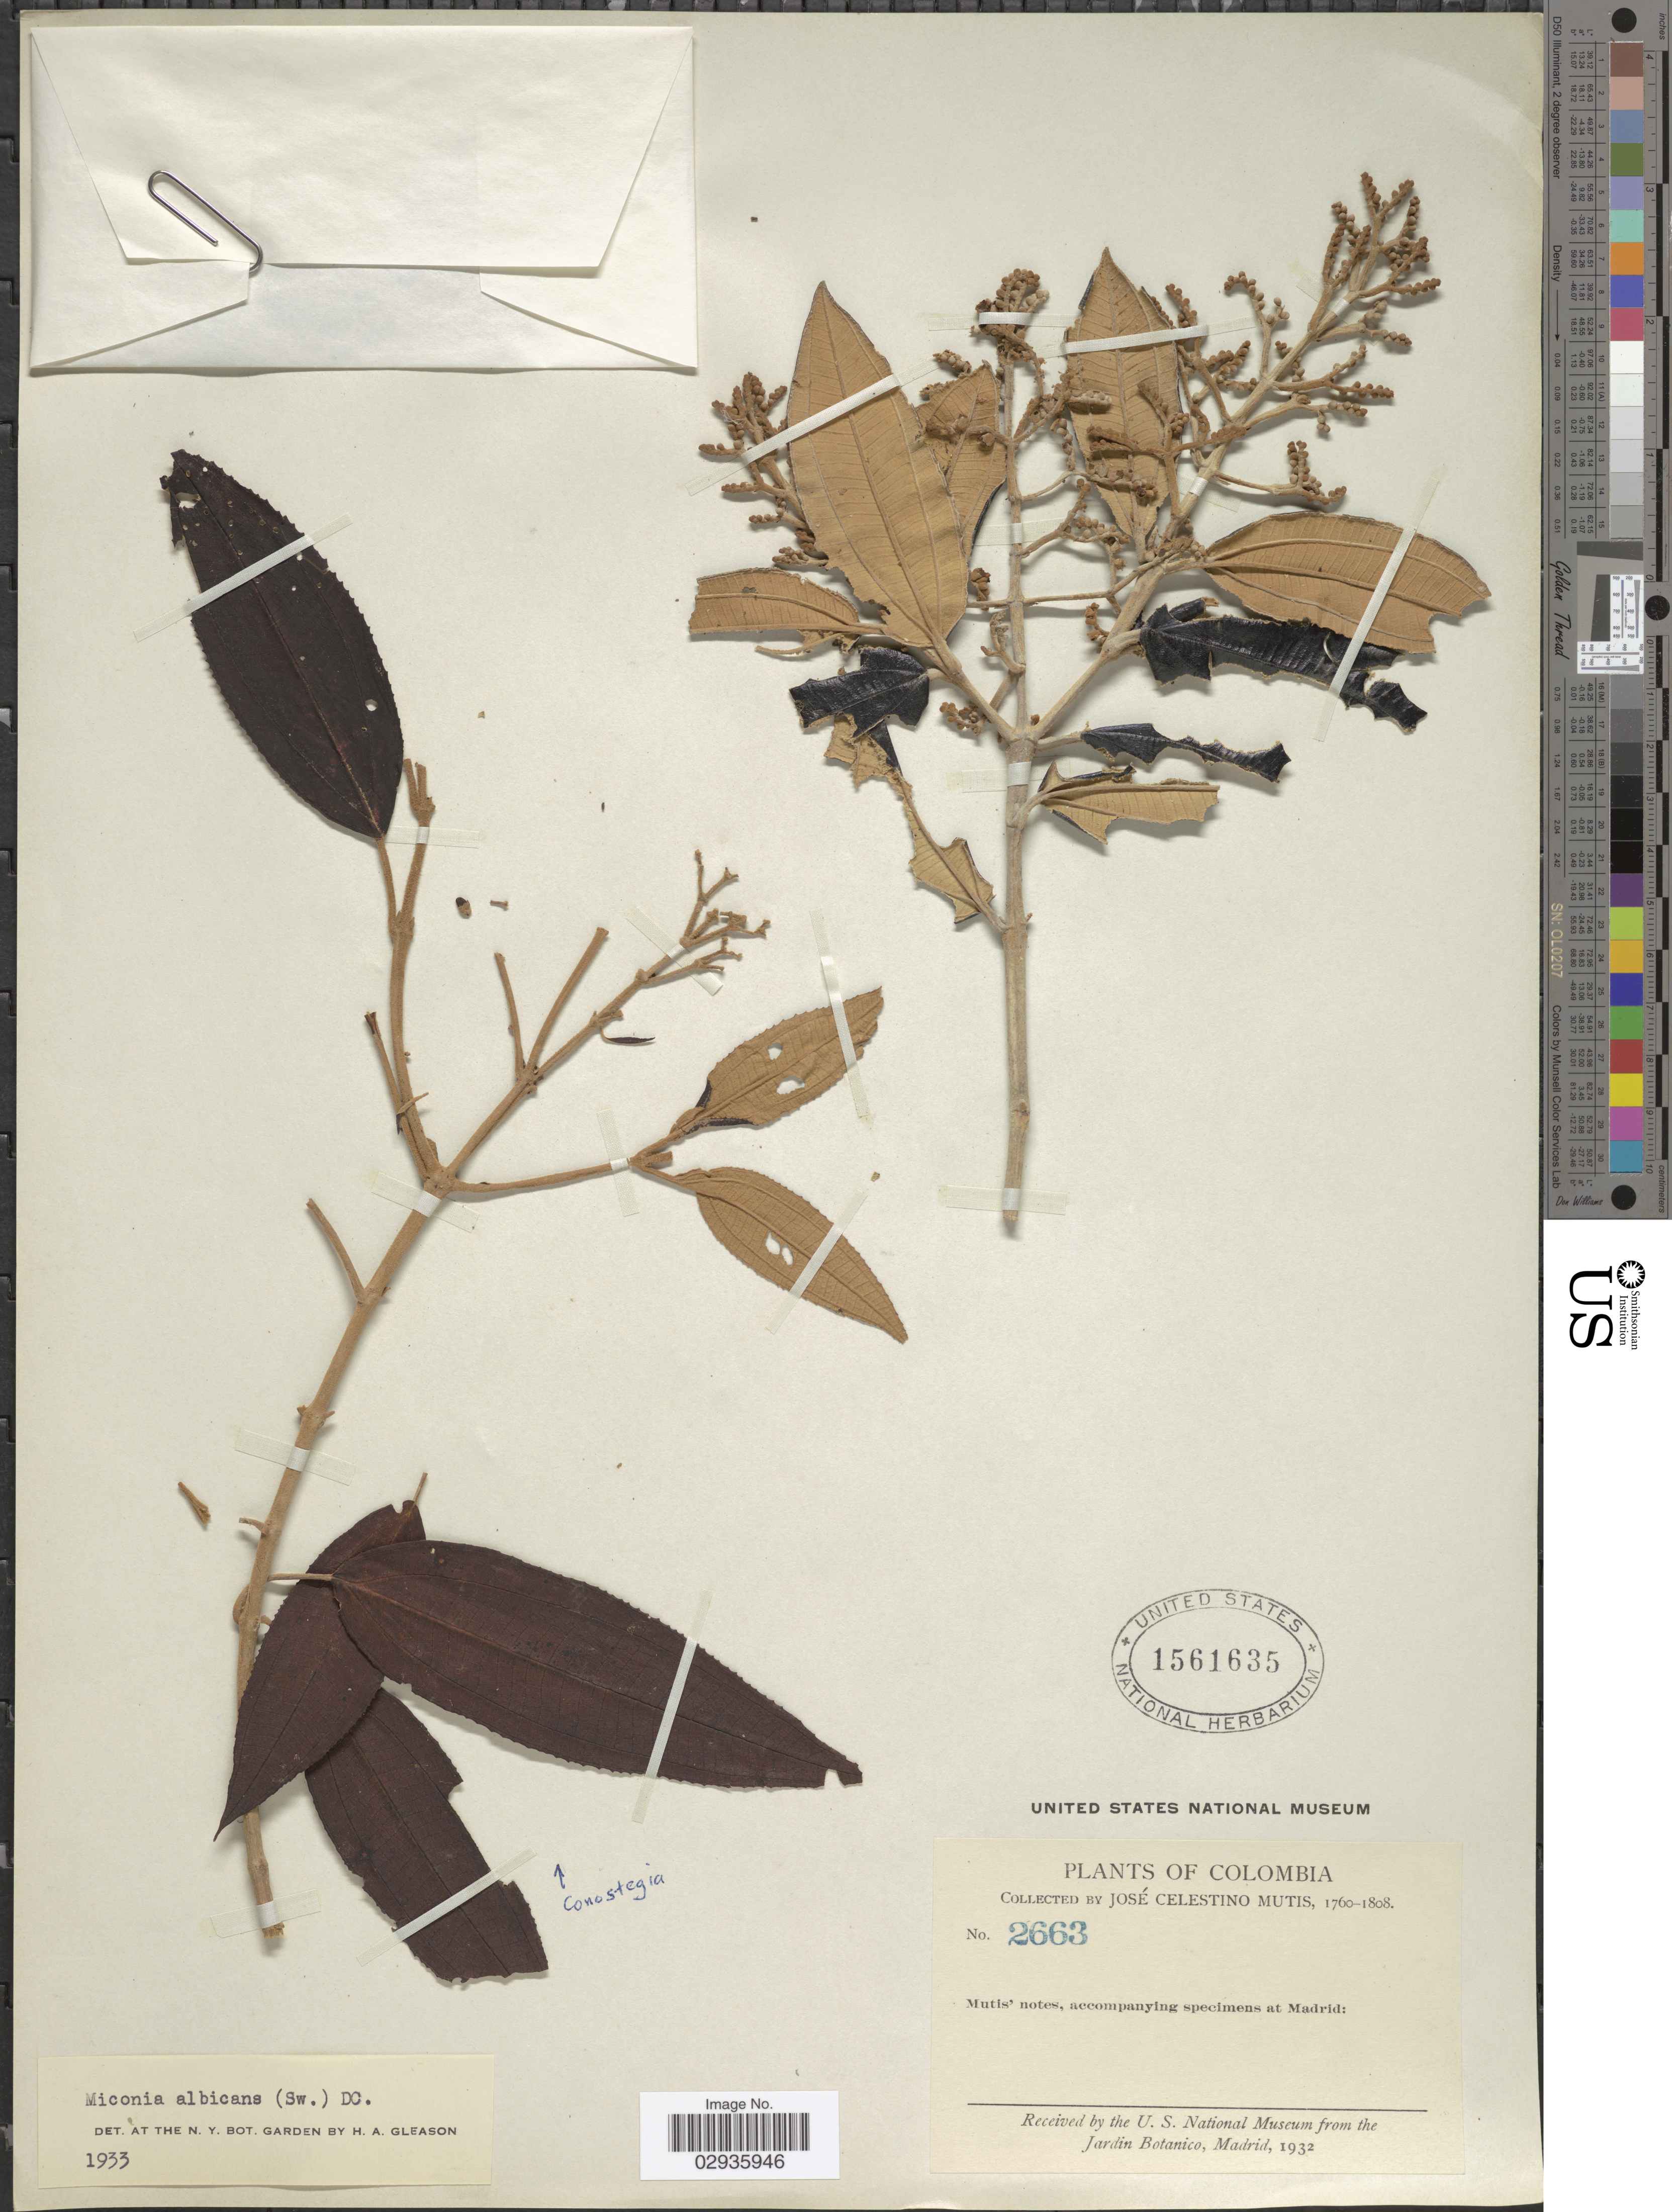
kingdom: Plantae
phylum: Tracheophyta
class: Magnoliopsida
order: Myrtales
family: Melastomataceae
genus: Miconia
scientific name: Miconia albicans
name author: (Sw.) Steud.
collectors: J. C. B. Mutis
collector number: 2663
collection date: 1760/1808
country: Colombia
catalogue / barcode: US 1561635